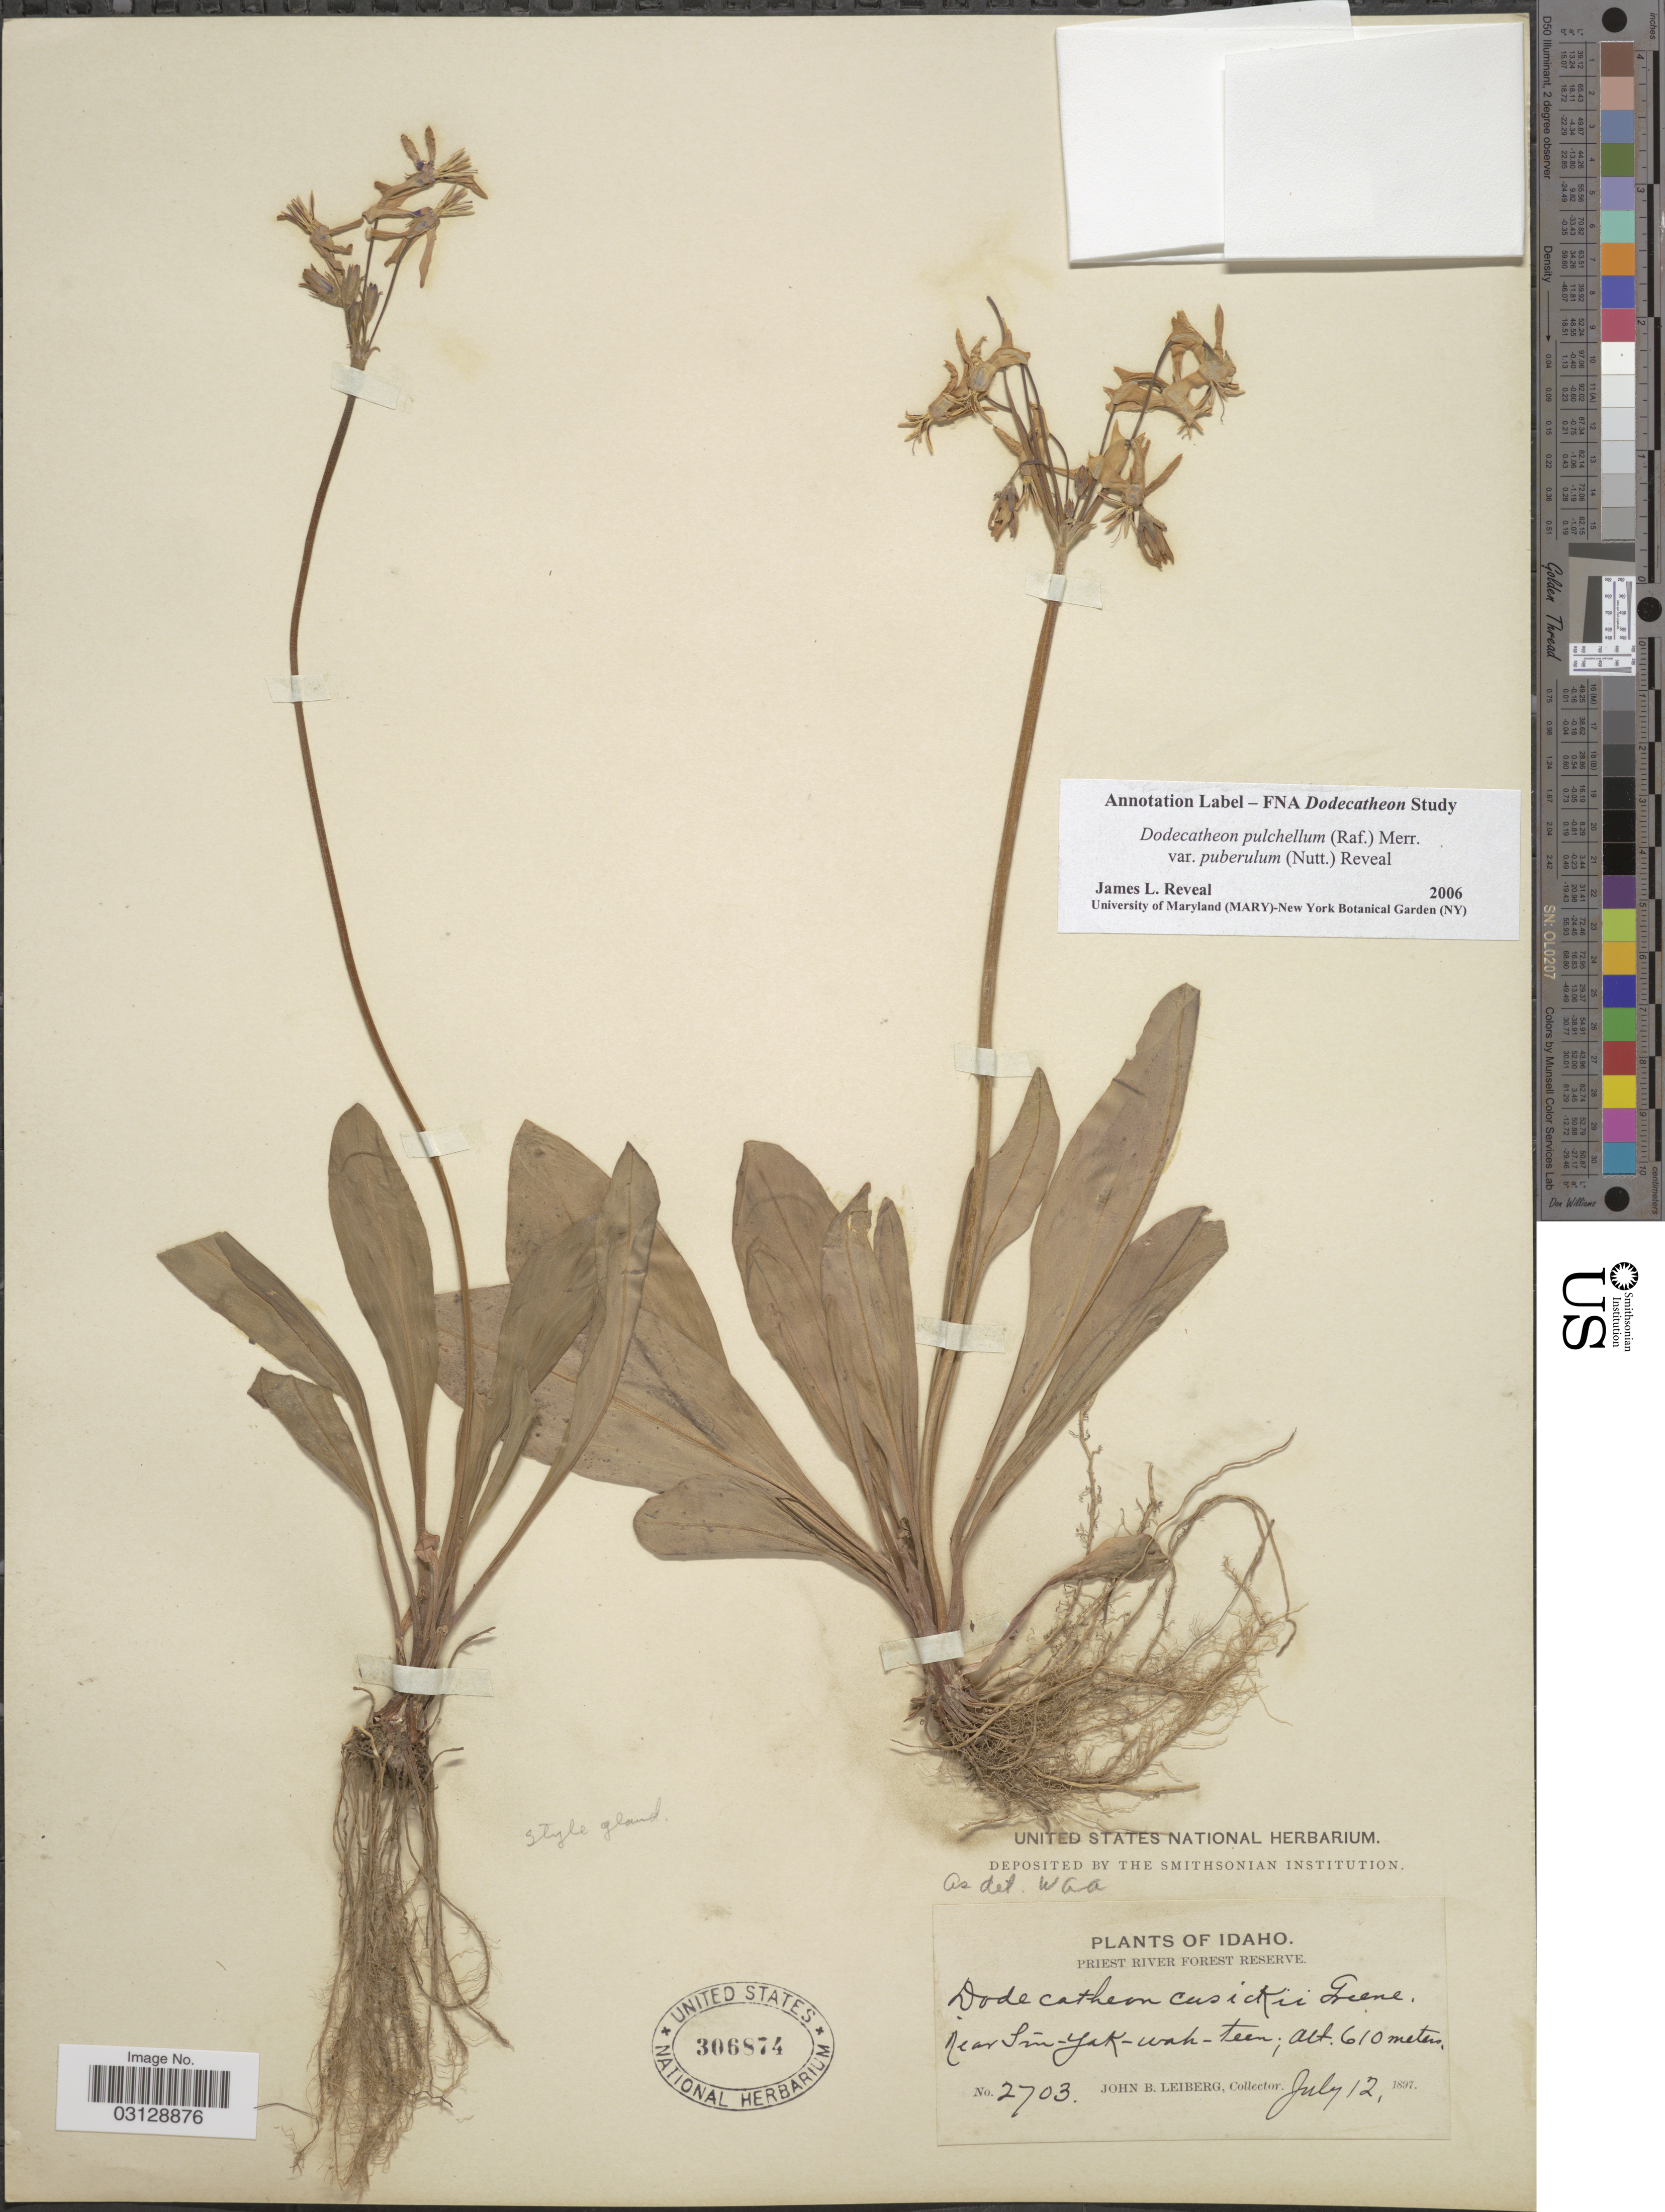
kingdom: Plantae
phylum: Tracheophyta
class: Magnoliopsida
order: Ericales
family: Primulaceae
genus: Dodecatheon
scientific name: Dodecatheon pulchellum var. cusickii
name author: (Greene) Reveal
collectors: J. B. Leiberg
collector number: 2703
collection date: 1897-07-12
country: United States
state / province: Idaho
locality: Priest River Forest Reserve. Near Sin-Yak-Wah-teen.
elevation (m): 610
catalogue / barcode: US 306874